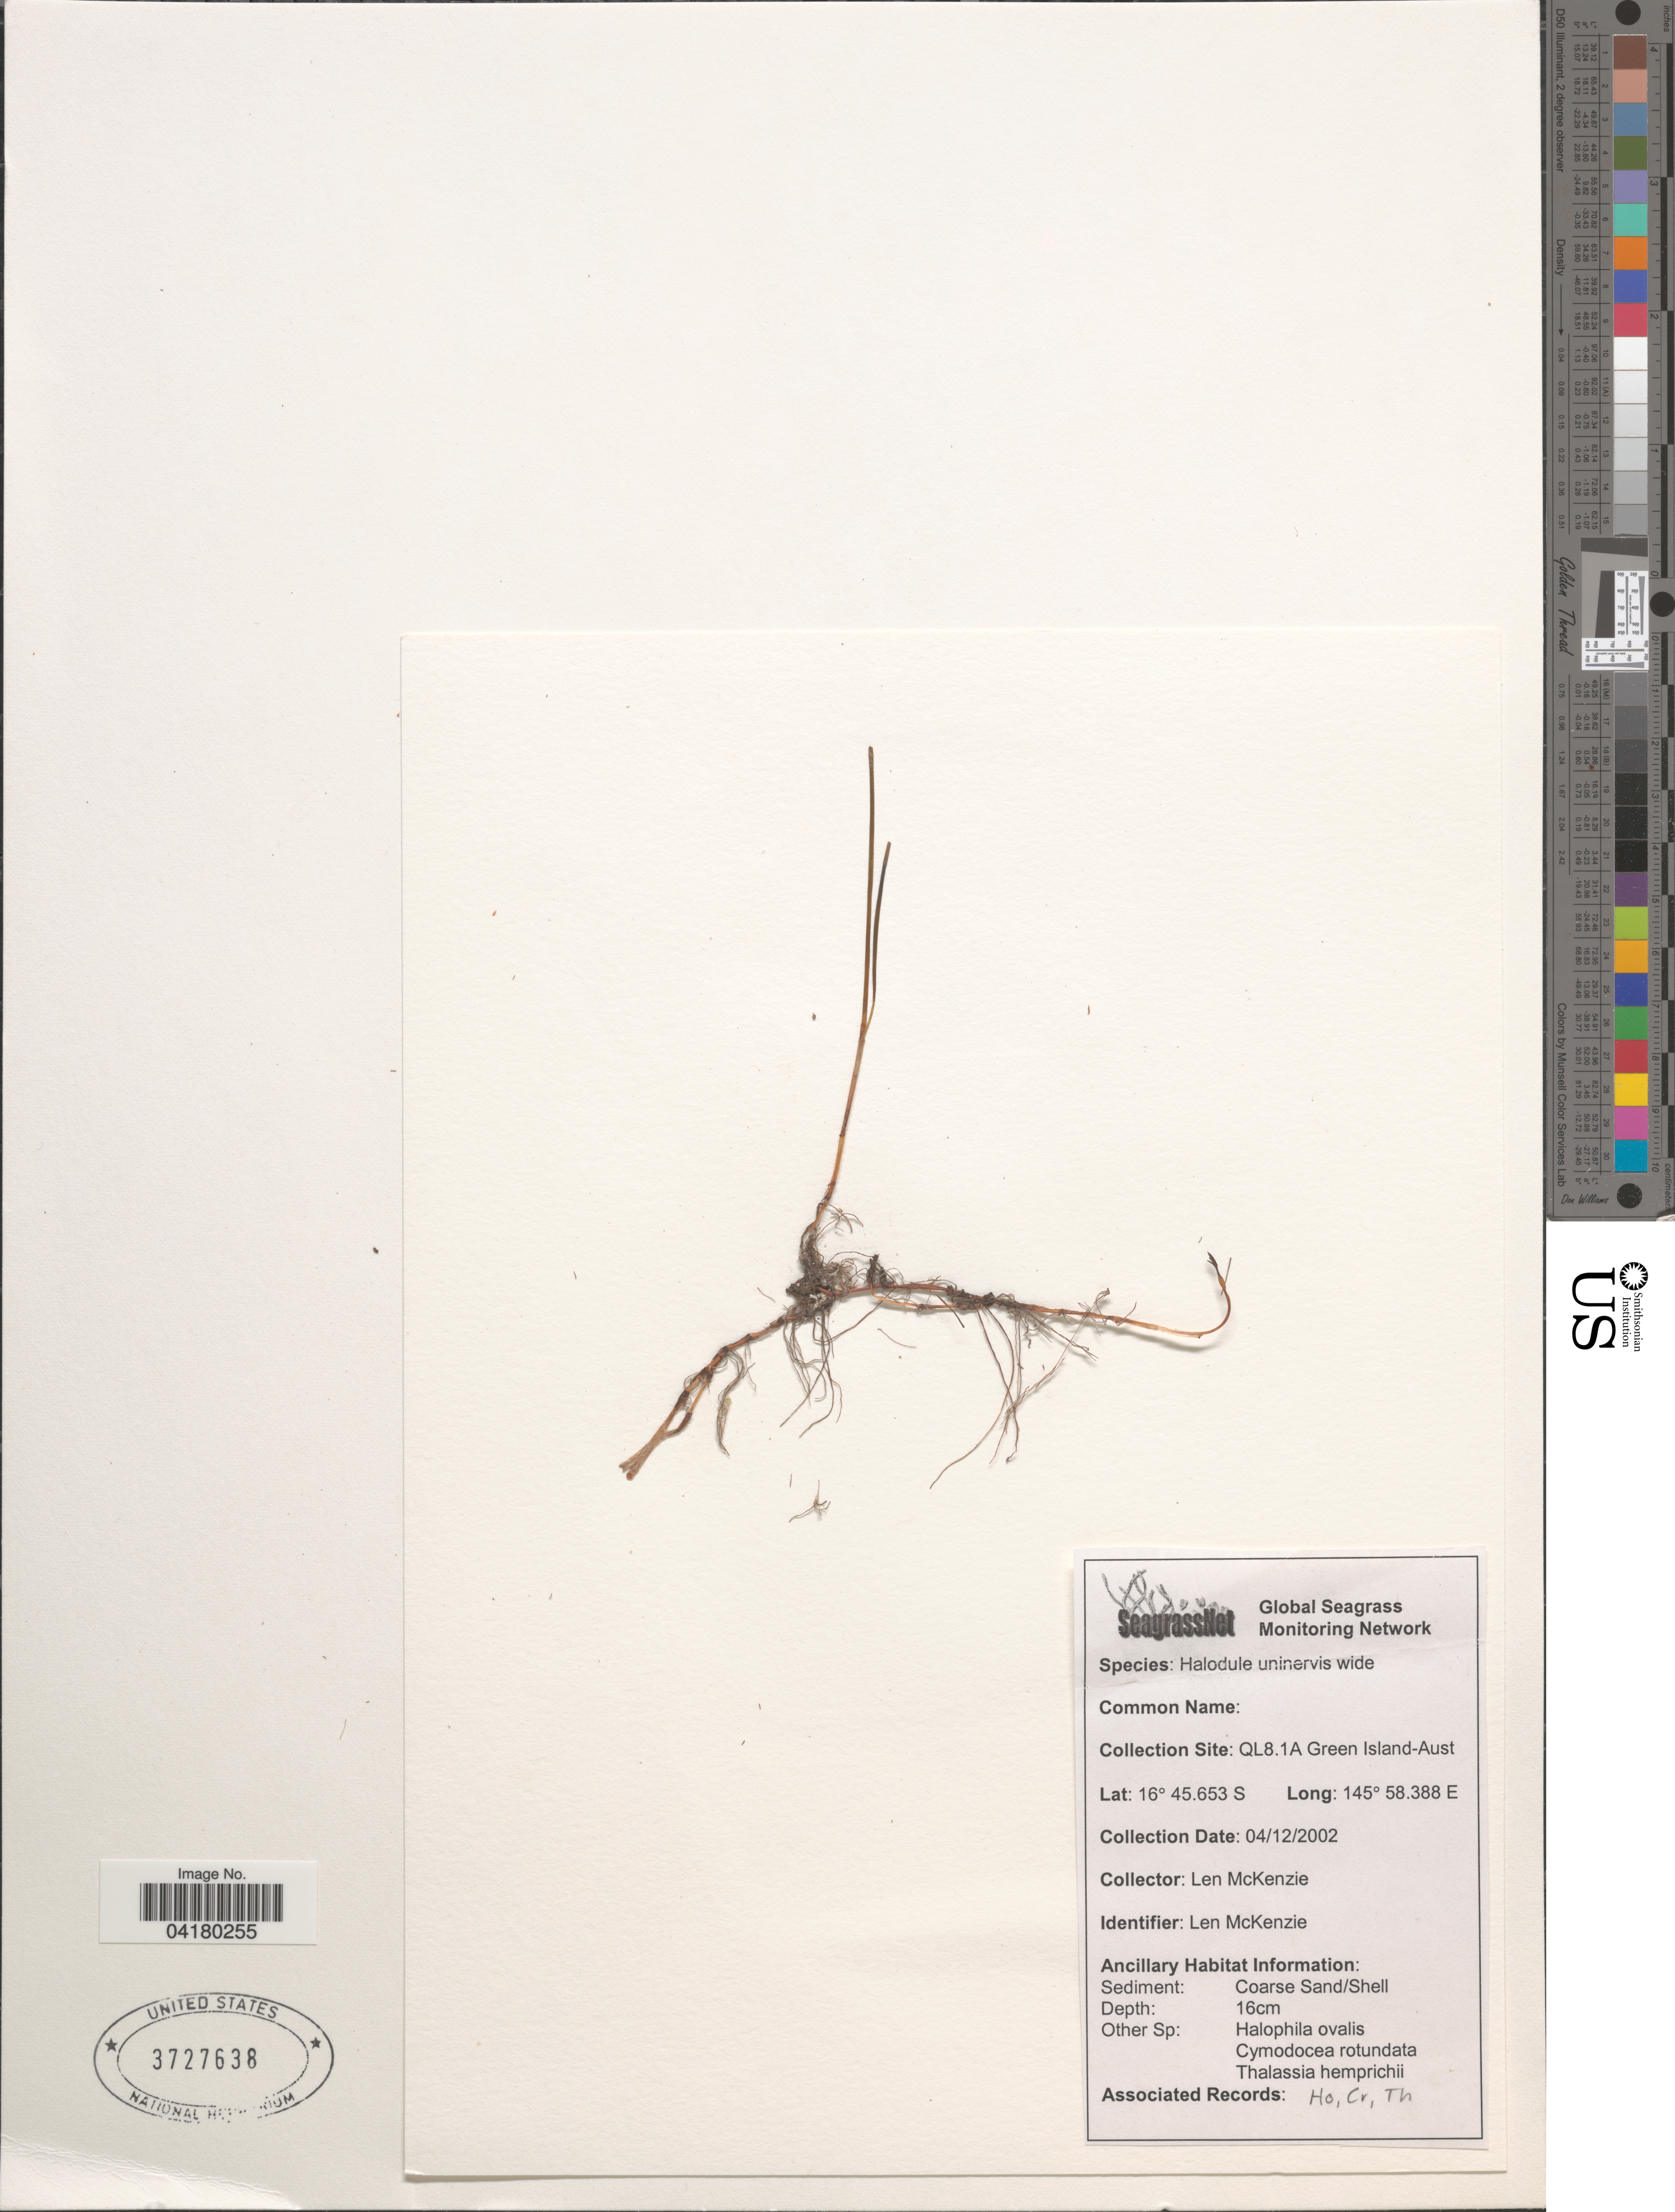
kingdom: Plantae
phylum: Tracheophyta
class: Liliopsida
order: Alismatales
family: Cymodoceaceae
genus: Halodule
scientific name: Halodule uninervis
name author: (Forssk.) Asch.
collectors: L. McKenzie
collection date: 2002-12-04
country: Australia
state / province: Queensland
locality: QL8.1A - Green Is.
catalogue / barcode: US 3727638